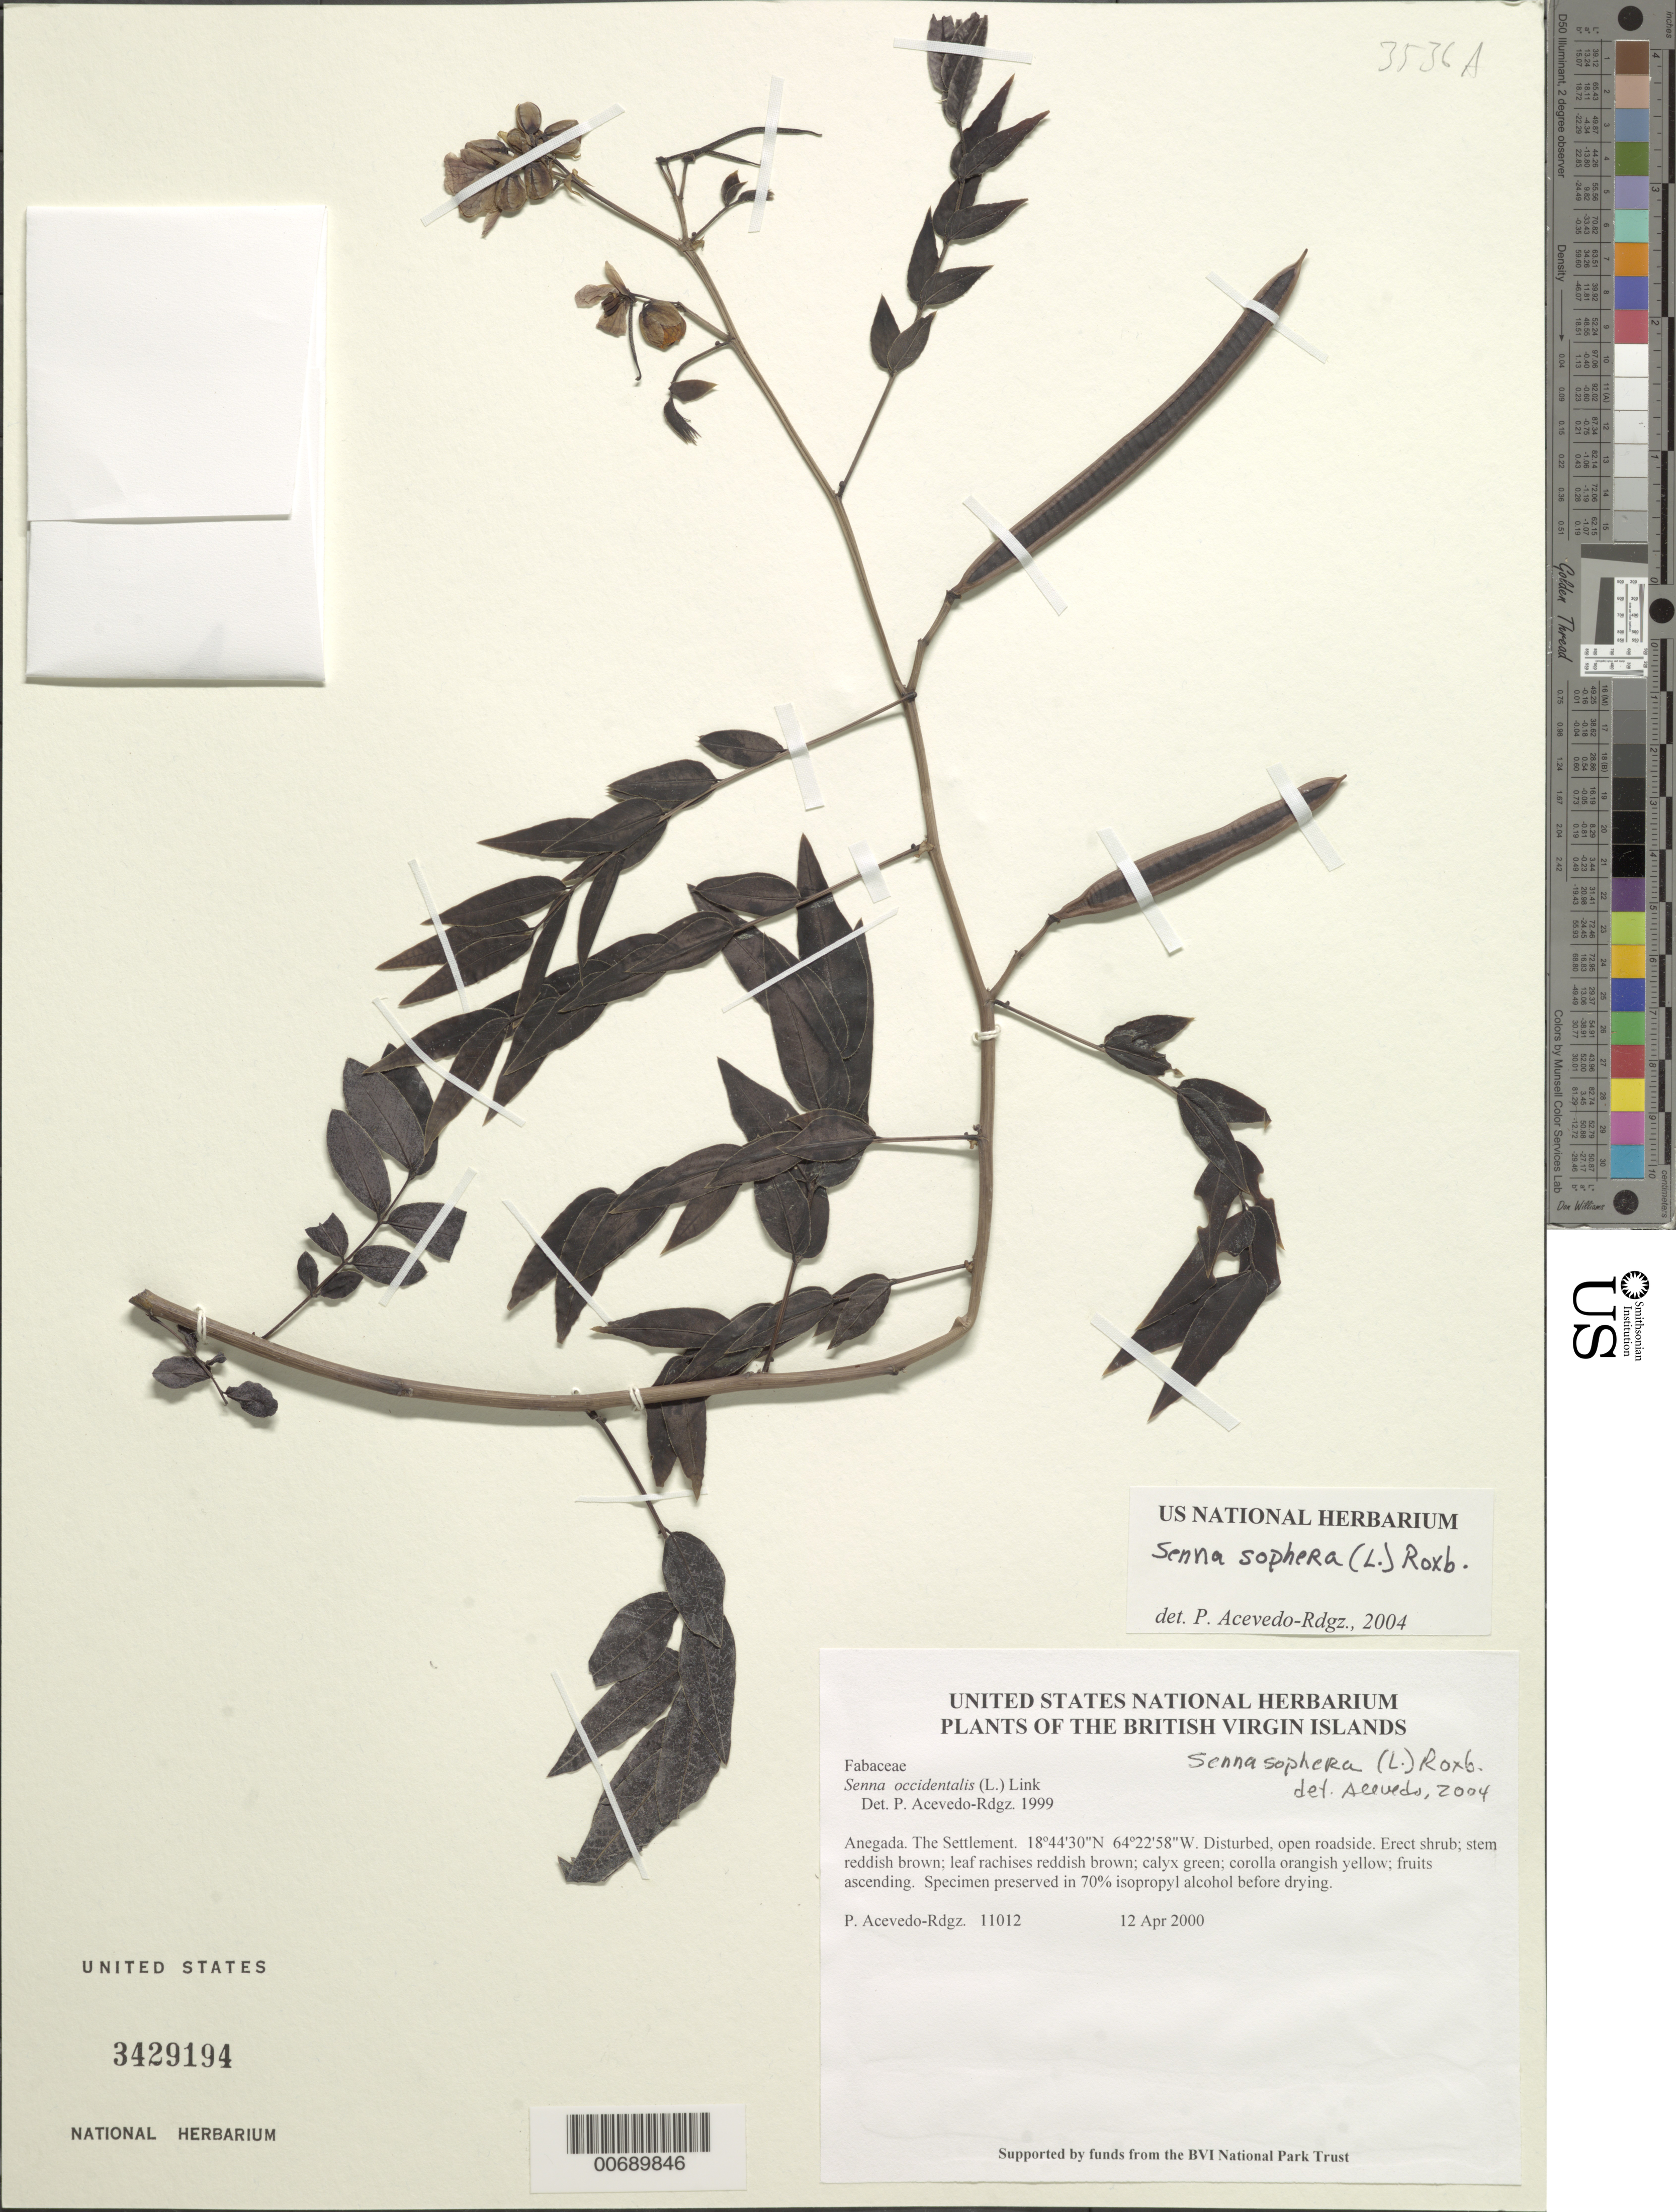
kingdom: Plantae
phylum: Tracheophyta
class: Magnoliopsida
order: Fabales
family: Fabaceae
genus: Senna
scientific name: Senna sophera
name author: (L.) Roxb.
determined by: Acevedo-Rodríguez, P., (BOT), Smithsonian Institution - National Museum of Natural History (UNITED STATES)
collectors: P. Acevedo-Rodr.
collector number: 11012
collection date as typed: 12 Apr 2000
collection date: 2000-04-12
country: British Virgin Islands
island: Anegada I.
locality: The Settlement.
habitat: Disturbed, open roadside.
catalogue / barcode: US 3429194